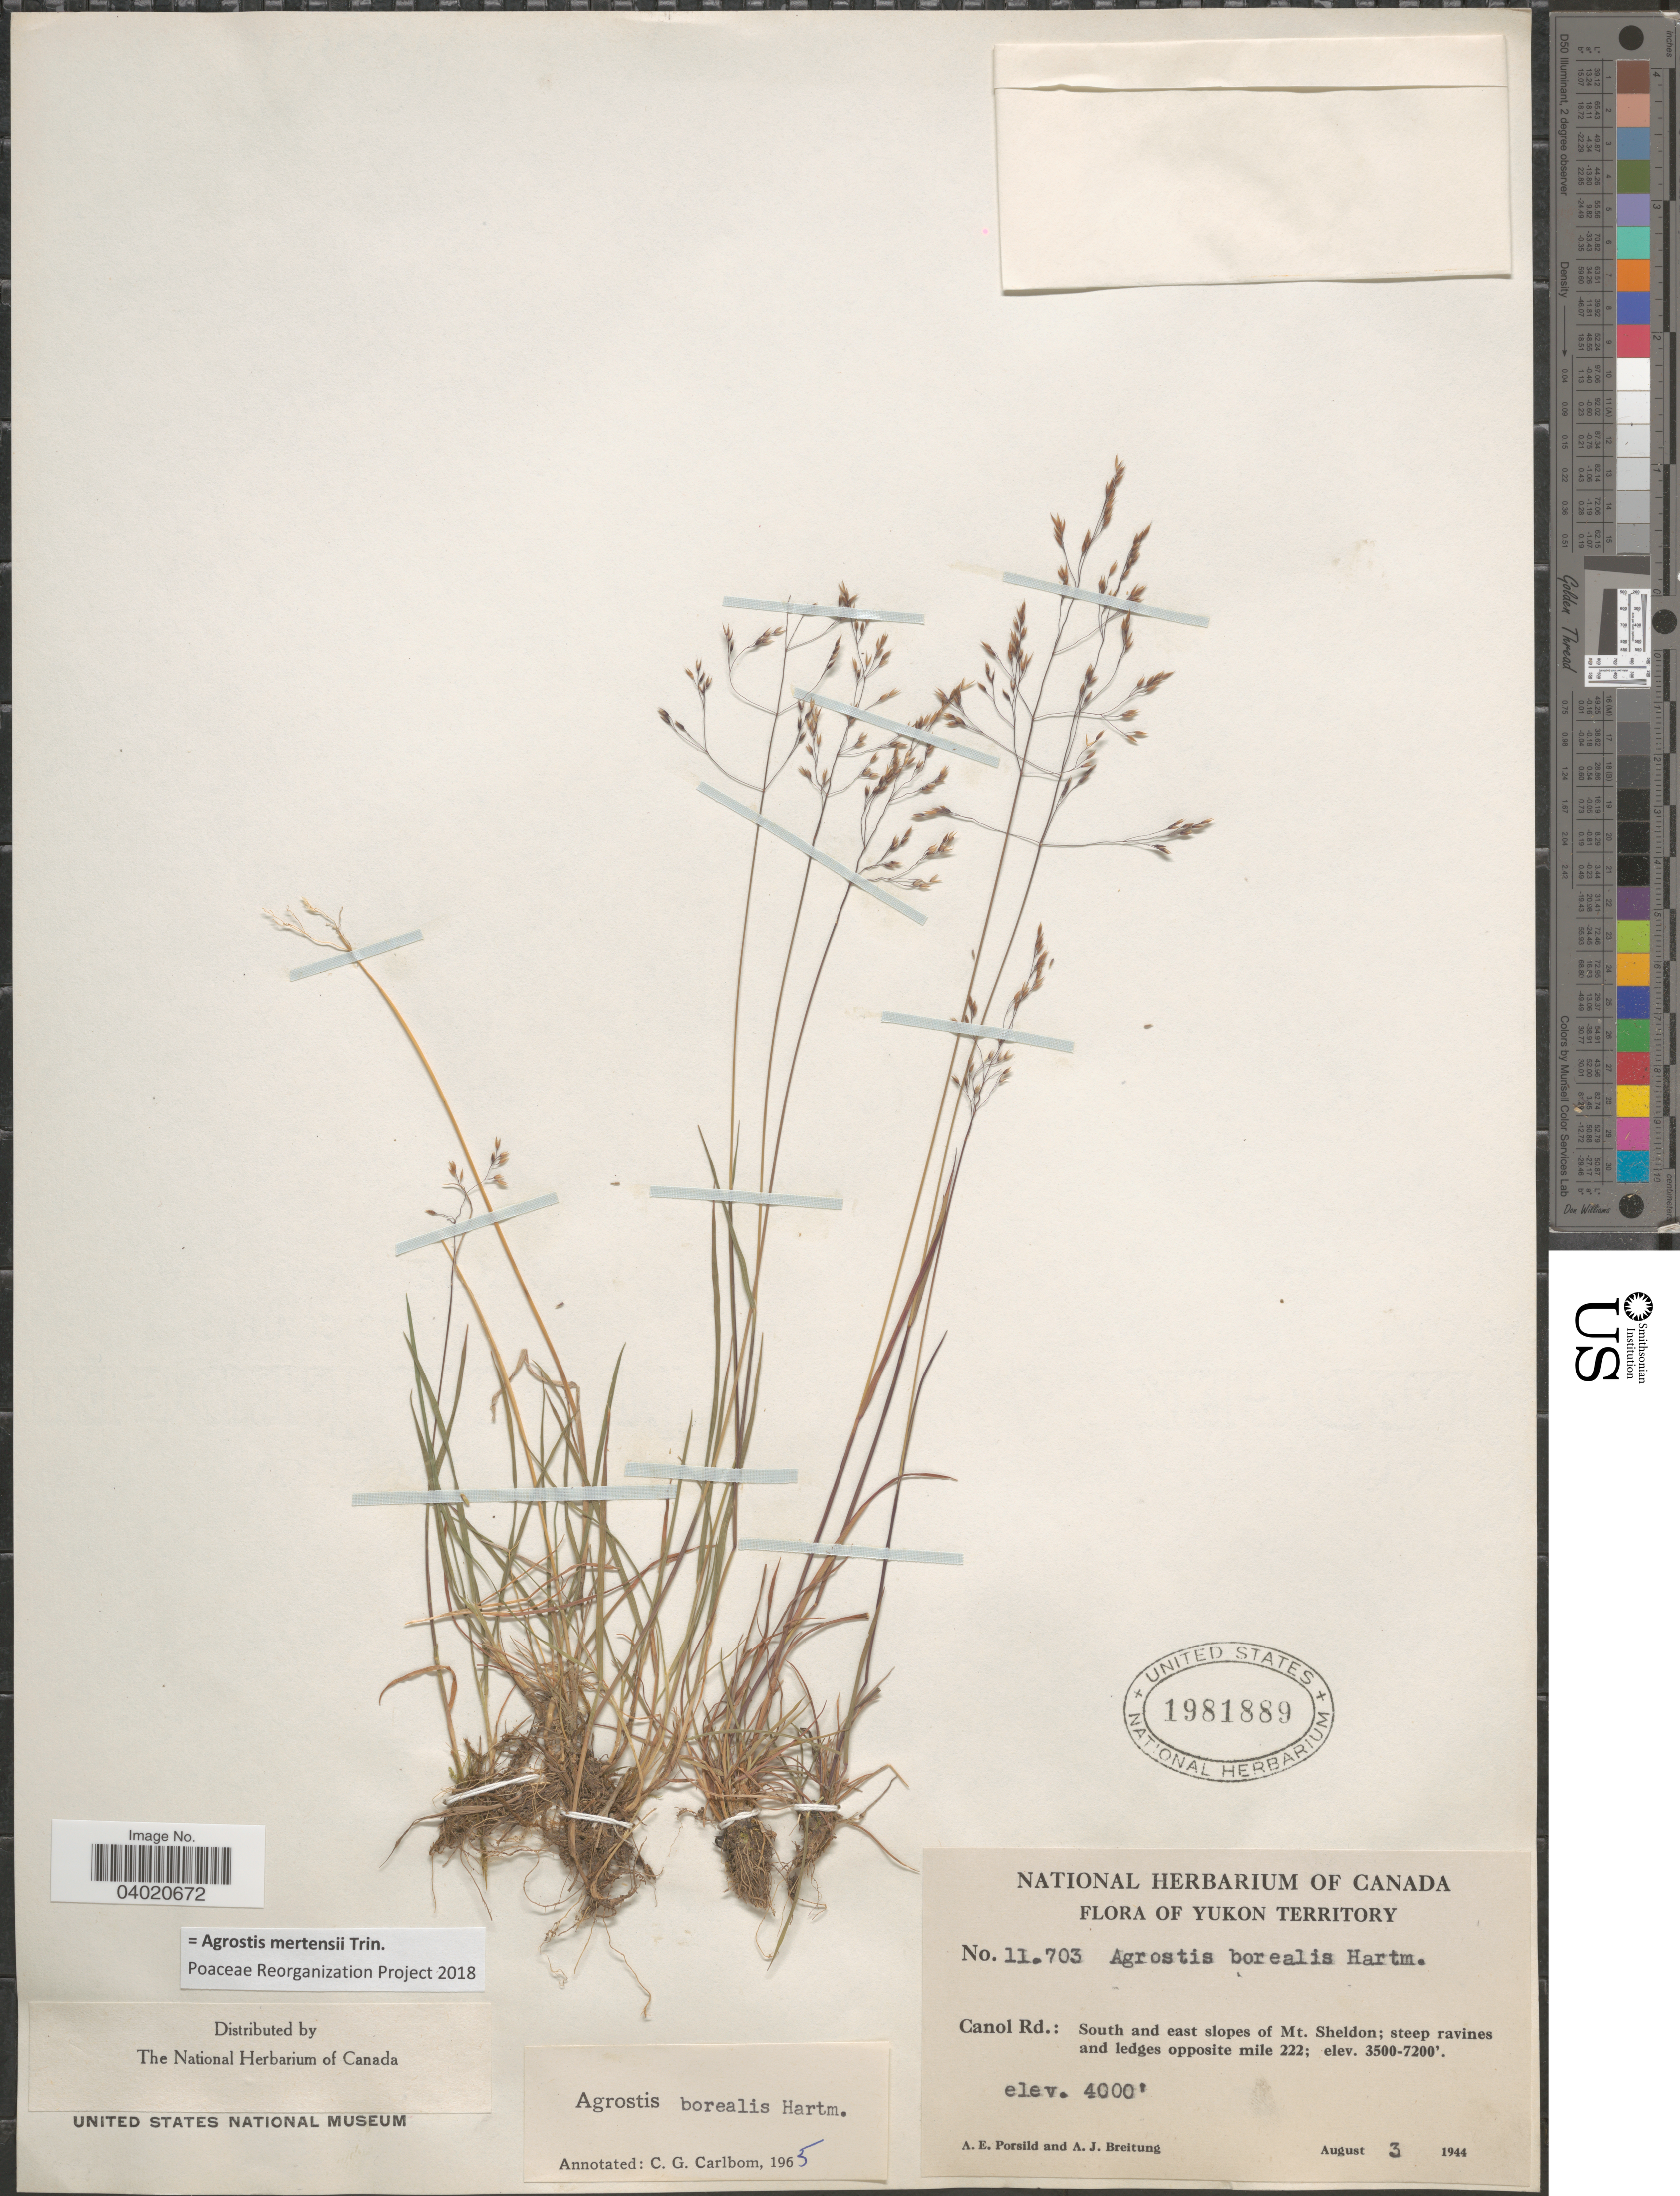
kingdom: Plantae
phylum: Tracheophyta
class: Liliopsida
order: Poales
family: Poaceae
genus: Agrostis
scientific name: Agrostis mertensii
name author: Trin.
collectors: A. E. Porsild & A. Breitung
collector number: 11703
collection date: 1944-08-03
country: Canada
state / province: Yukon Territory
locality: Canol Rd.: South and east slopes of Mt. Sheldon; steep ravines and ledges opposite mile 222.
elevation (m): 1219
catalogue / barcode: US 1981889